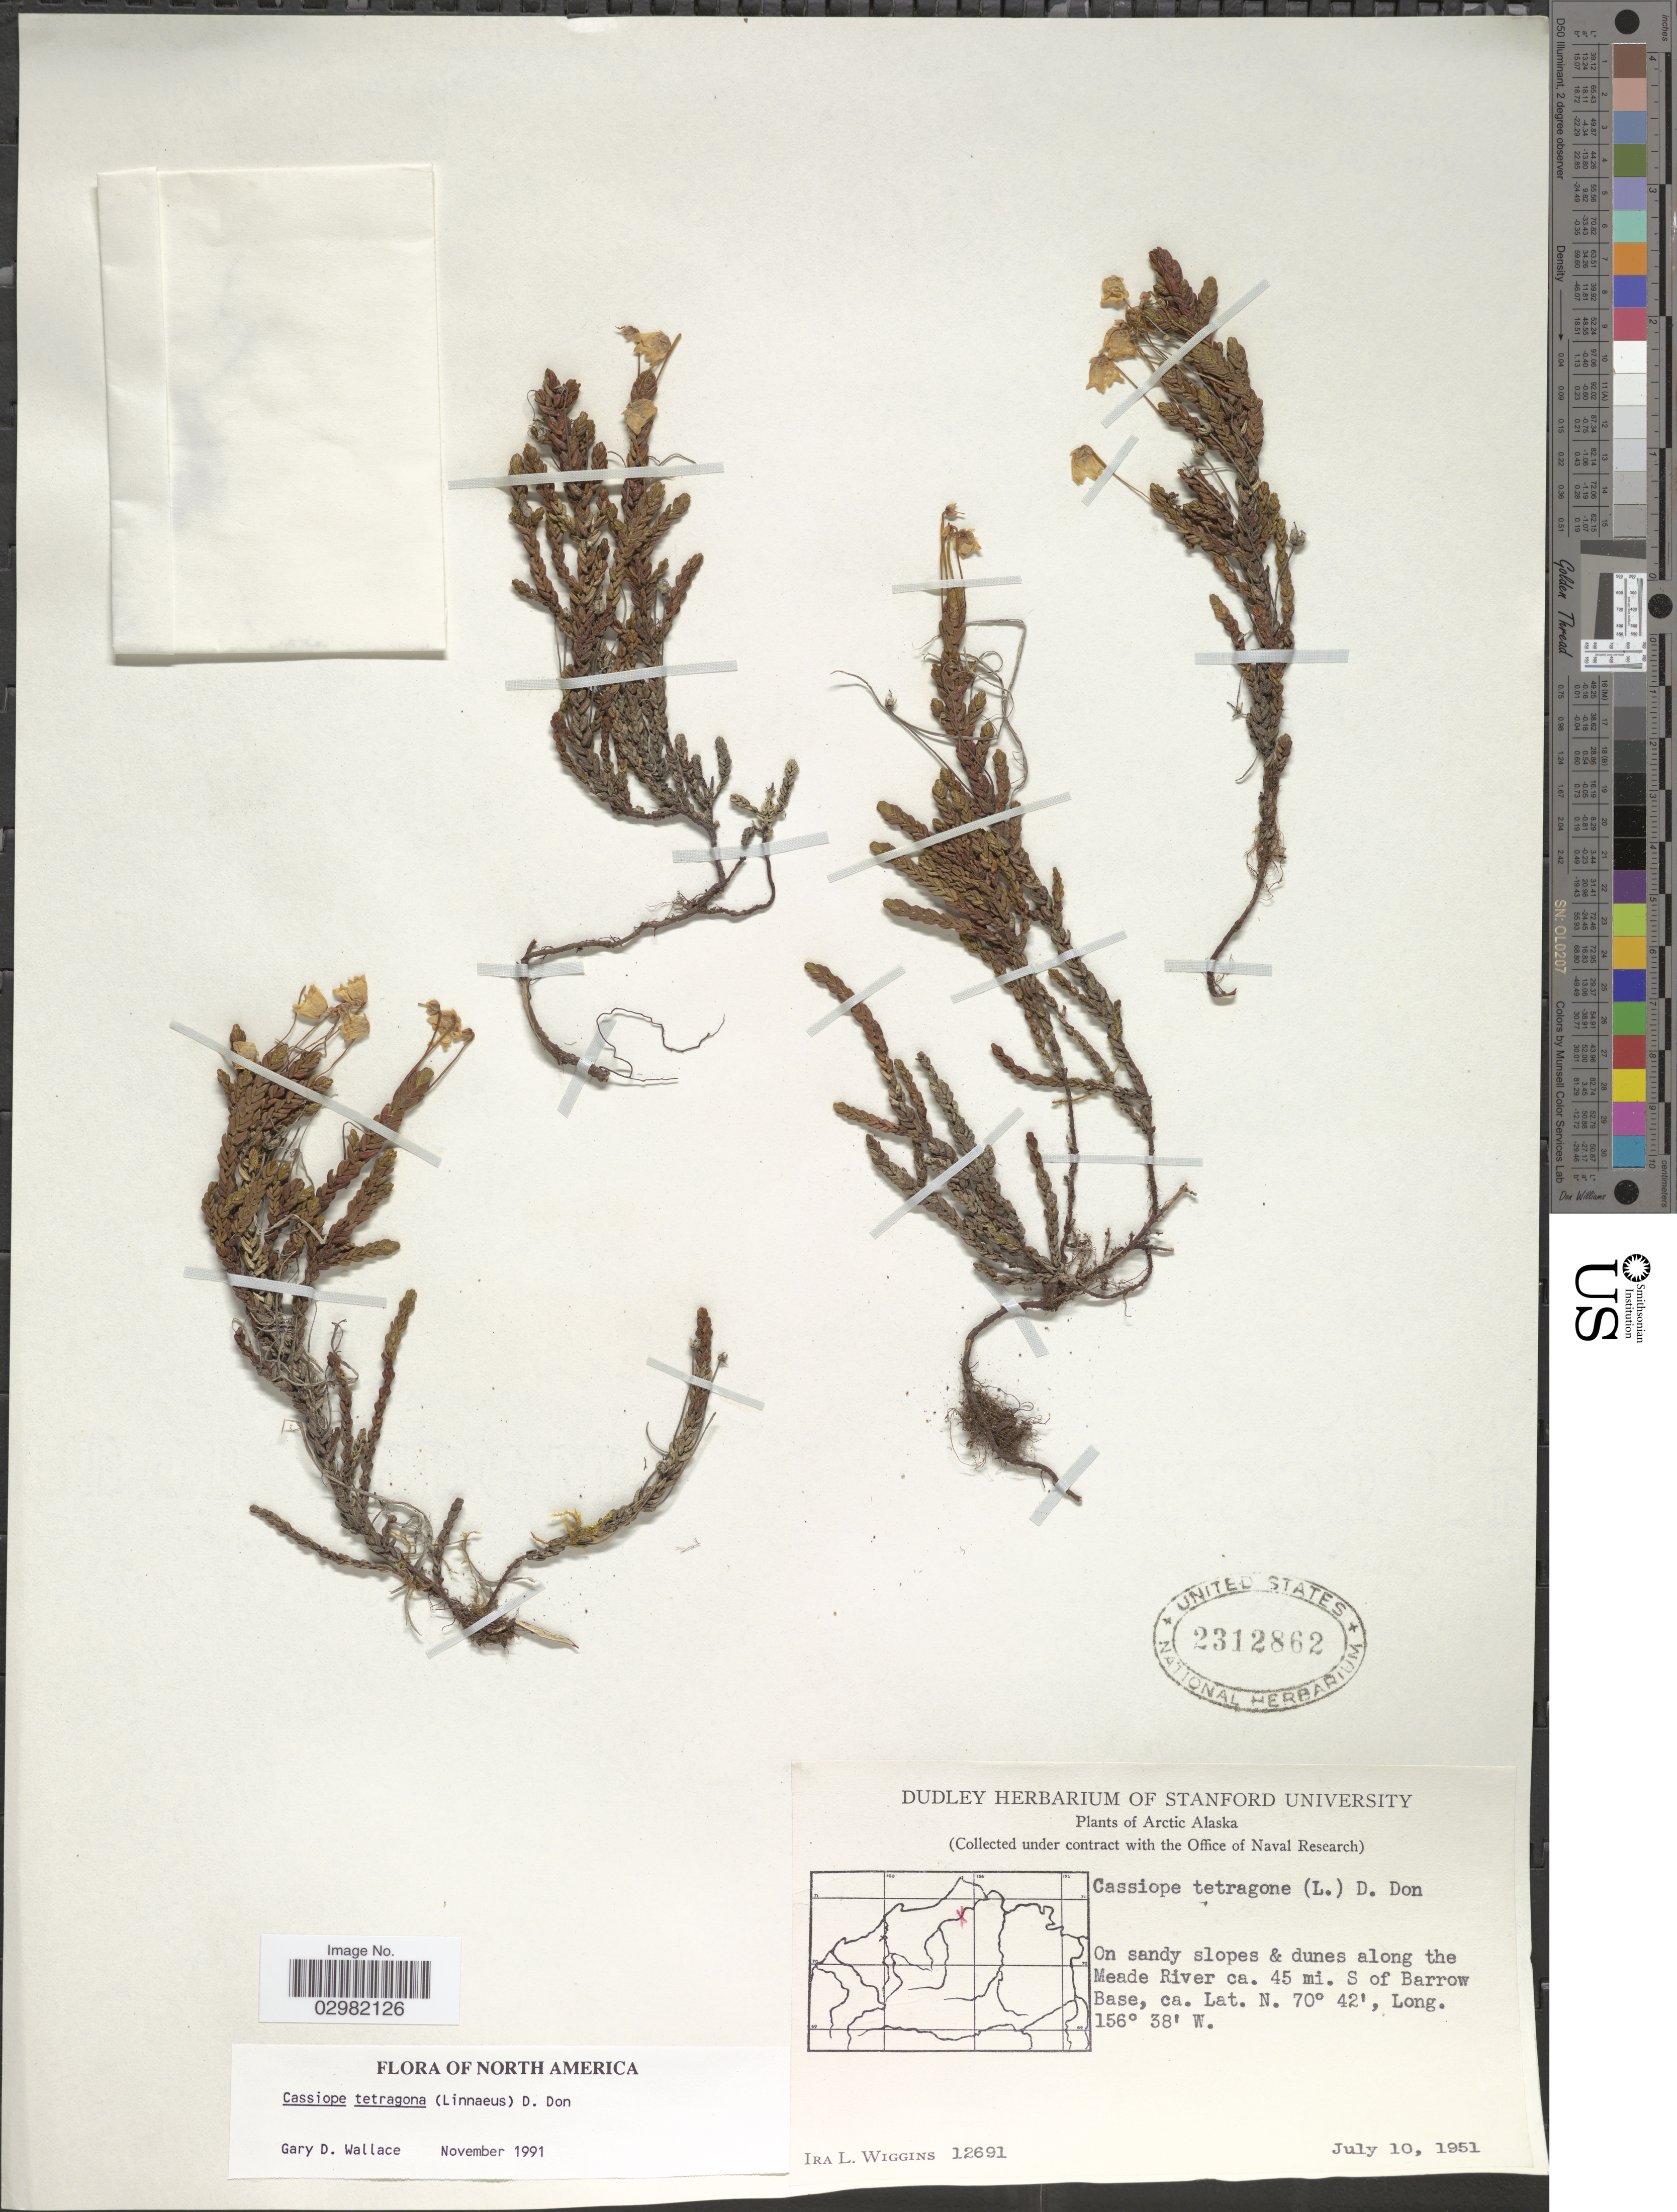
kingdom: Plantae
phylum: Tracheophyta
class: Magnoliopsida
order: Ericales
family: Ericaceae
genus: Cassiope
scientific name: Cassiope tetragona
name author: (L.) D. Don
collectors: I. L. Wiggins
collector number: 12691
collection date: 1951-07-10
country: United States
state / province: Alaska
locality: Arctic Alaska. On sandy slopes & dunes along the Meade River ca. 45 mi. S of Point Barrow Base.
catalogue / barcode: US 2312862